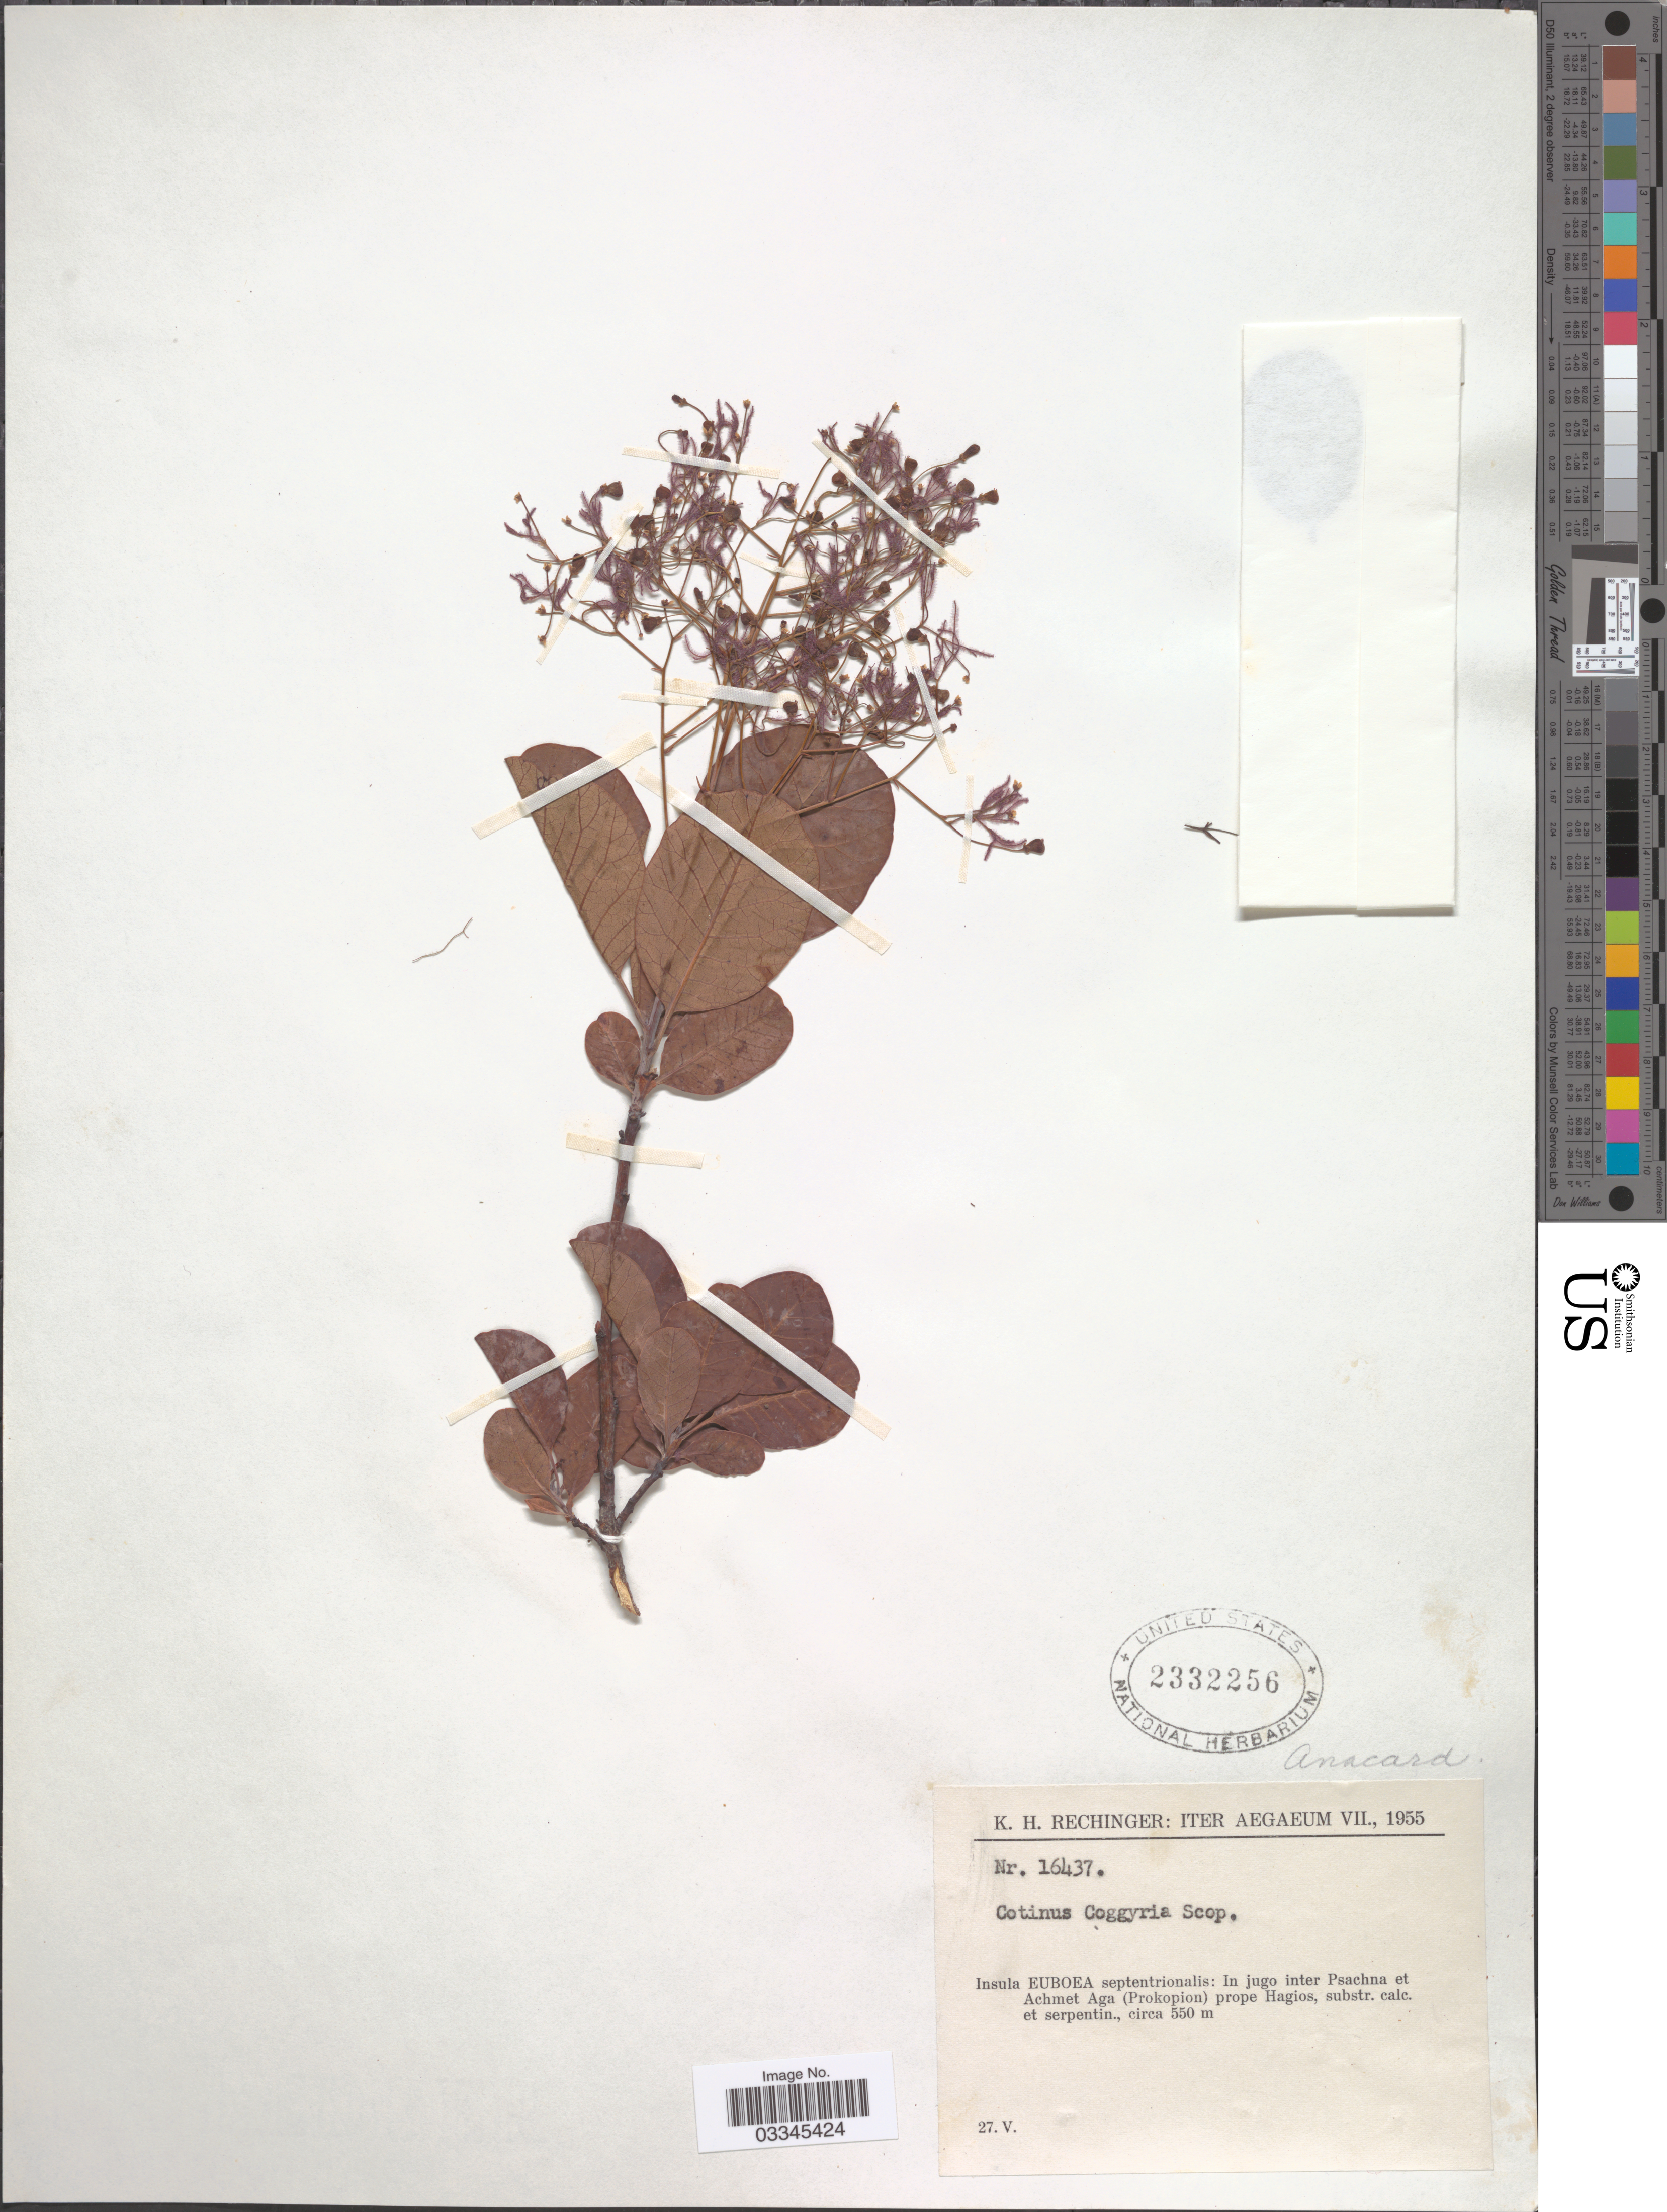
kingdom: Plantae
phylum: Tracheophyta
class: Magnoliopsida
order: Sapindales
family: Anacardiaceae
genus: Cotinus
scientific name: Cotinus coggygria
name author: Scop.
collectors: K. H. Rechinger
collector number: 16437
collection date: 1955-05-27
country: Greece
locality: Iter Aegaeum. Insula Euboea septentrionalis: In jugo inter Psachna et Achmet Aga (Prokopion) prope Hagios.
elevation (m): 550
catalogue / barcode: US 2332256